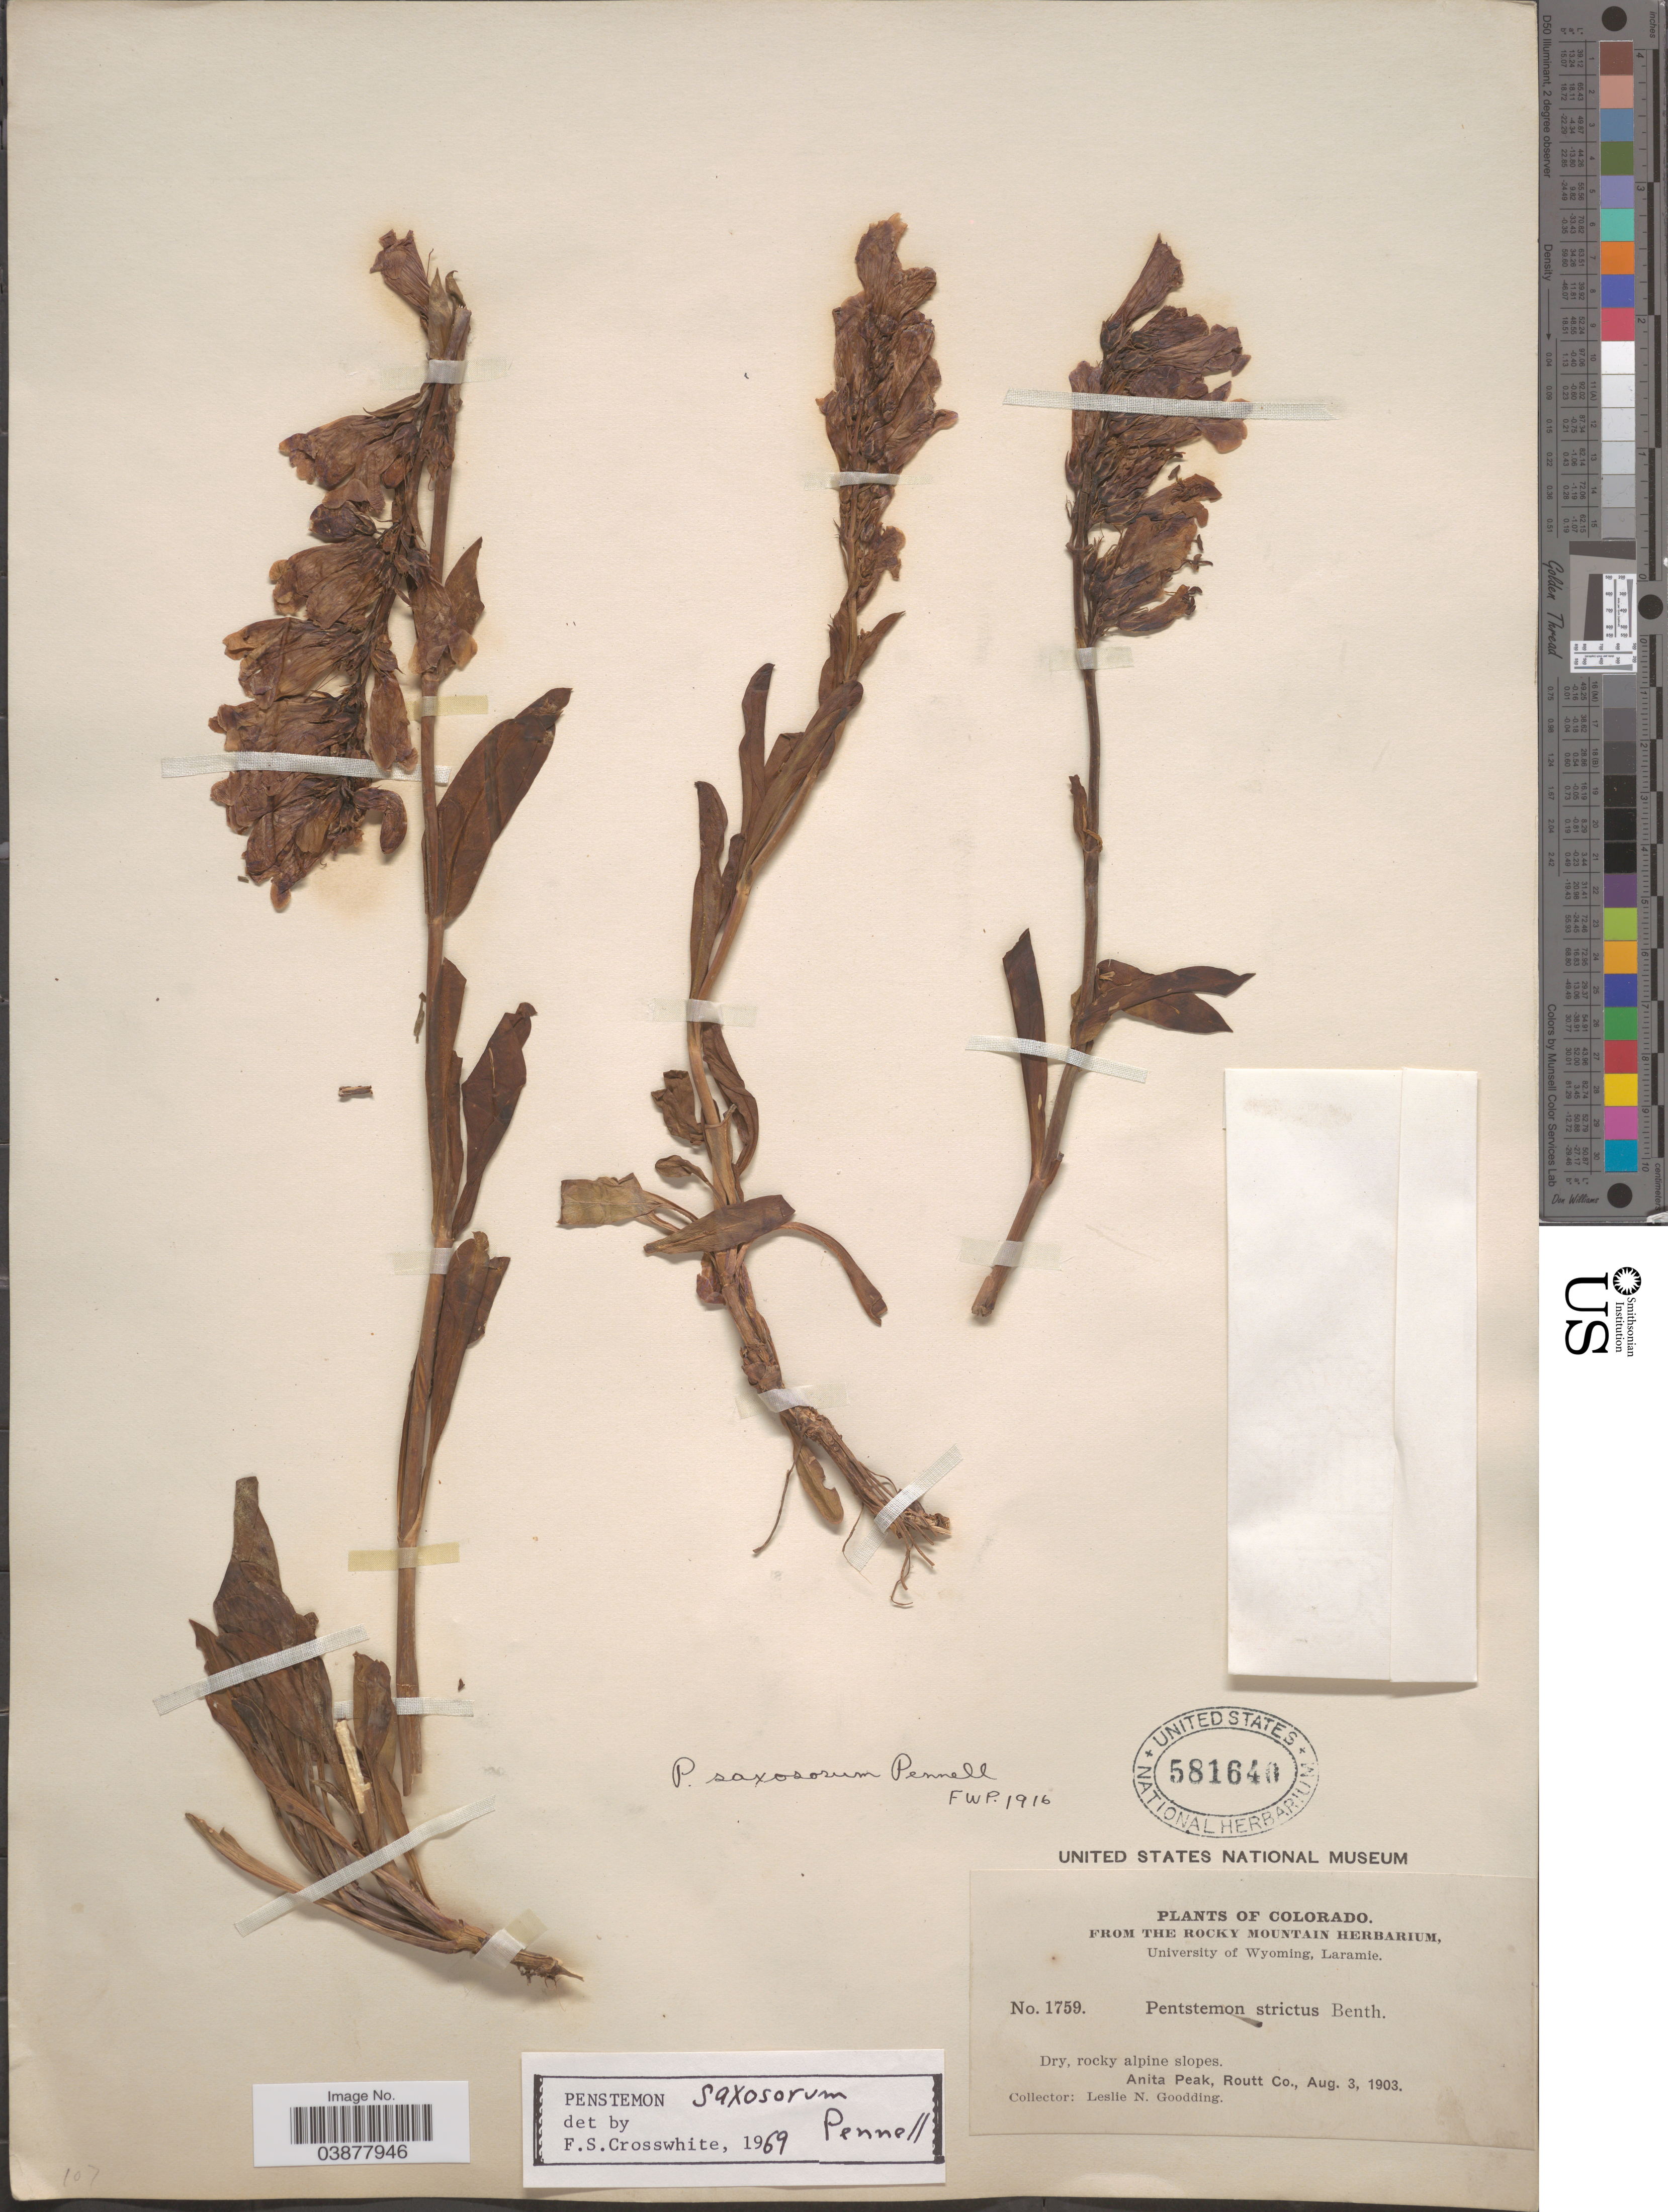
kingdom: Plantae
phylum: Tracheophyta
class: Magnoliopsida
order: Lamiales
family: Plantaginaceae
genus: Penstemon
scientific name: Penstemon saxosorum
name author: Pennell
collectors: L. N. Goodding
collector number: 1759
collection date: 1903-08-03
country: United States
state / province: Colorado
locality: Anita Peak, Routt Co.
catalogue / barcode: US 581640